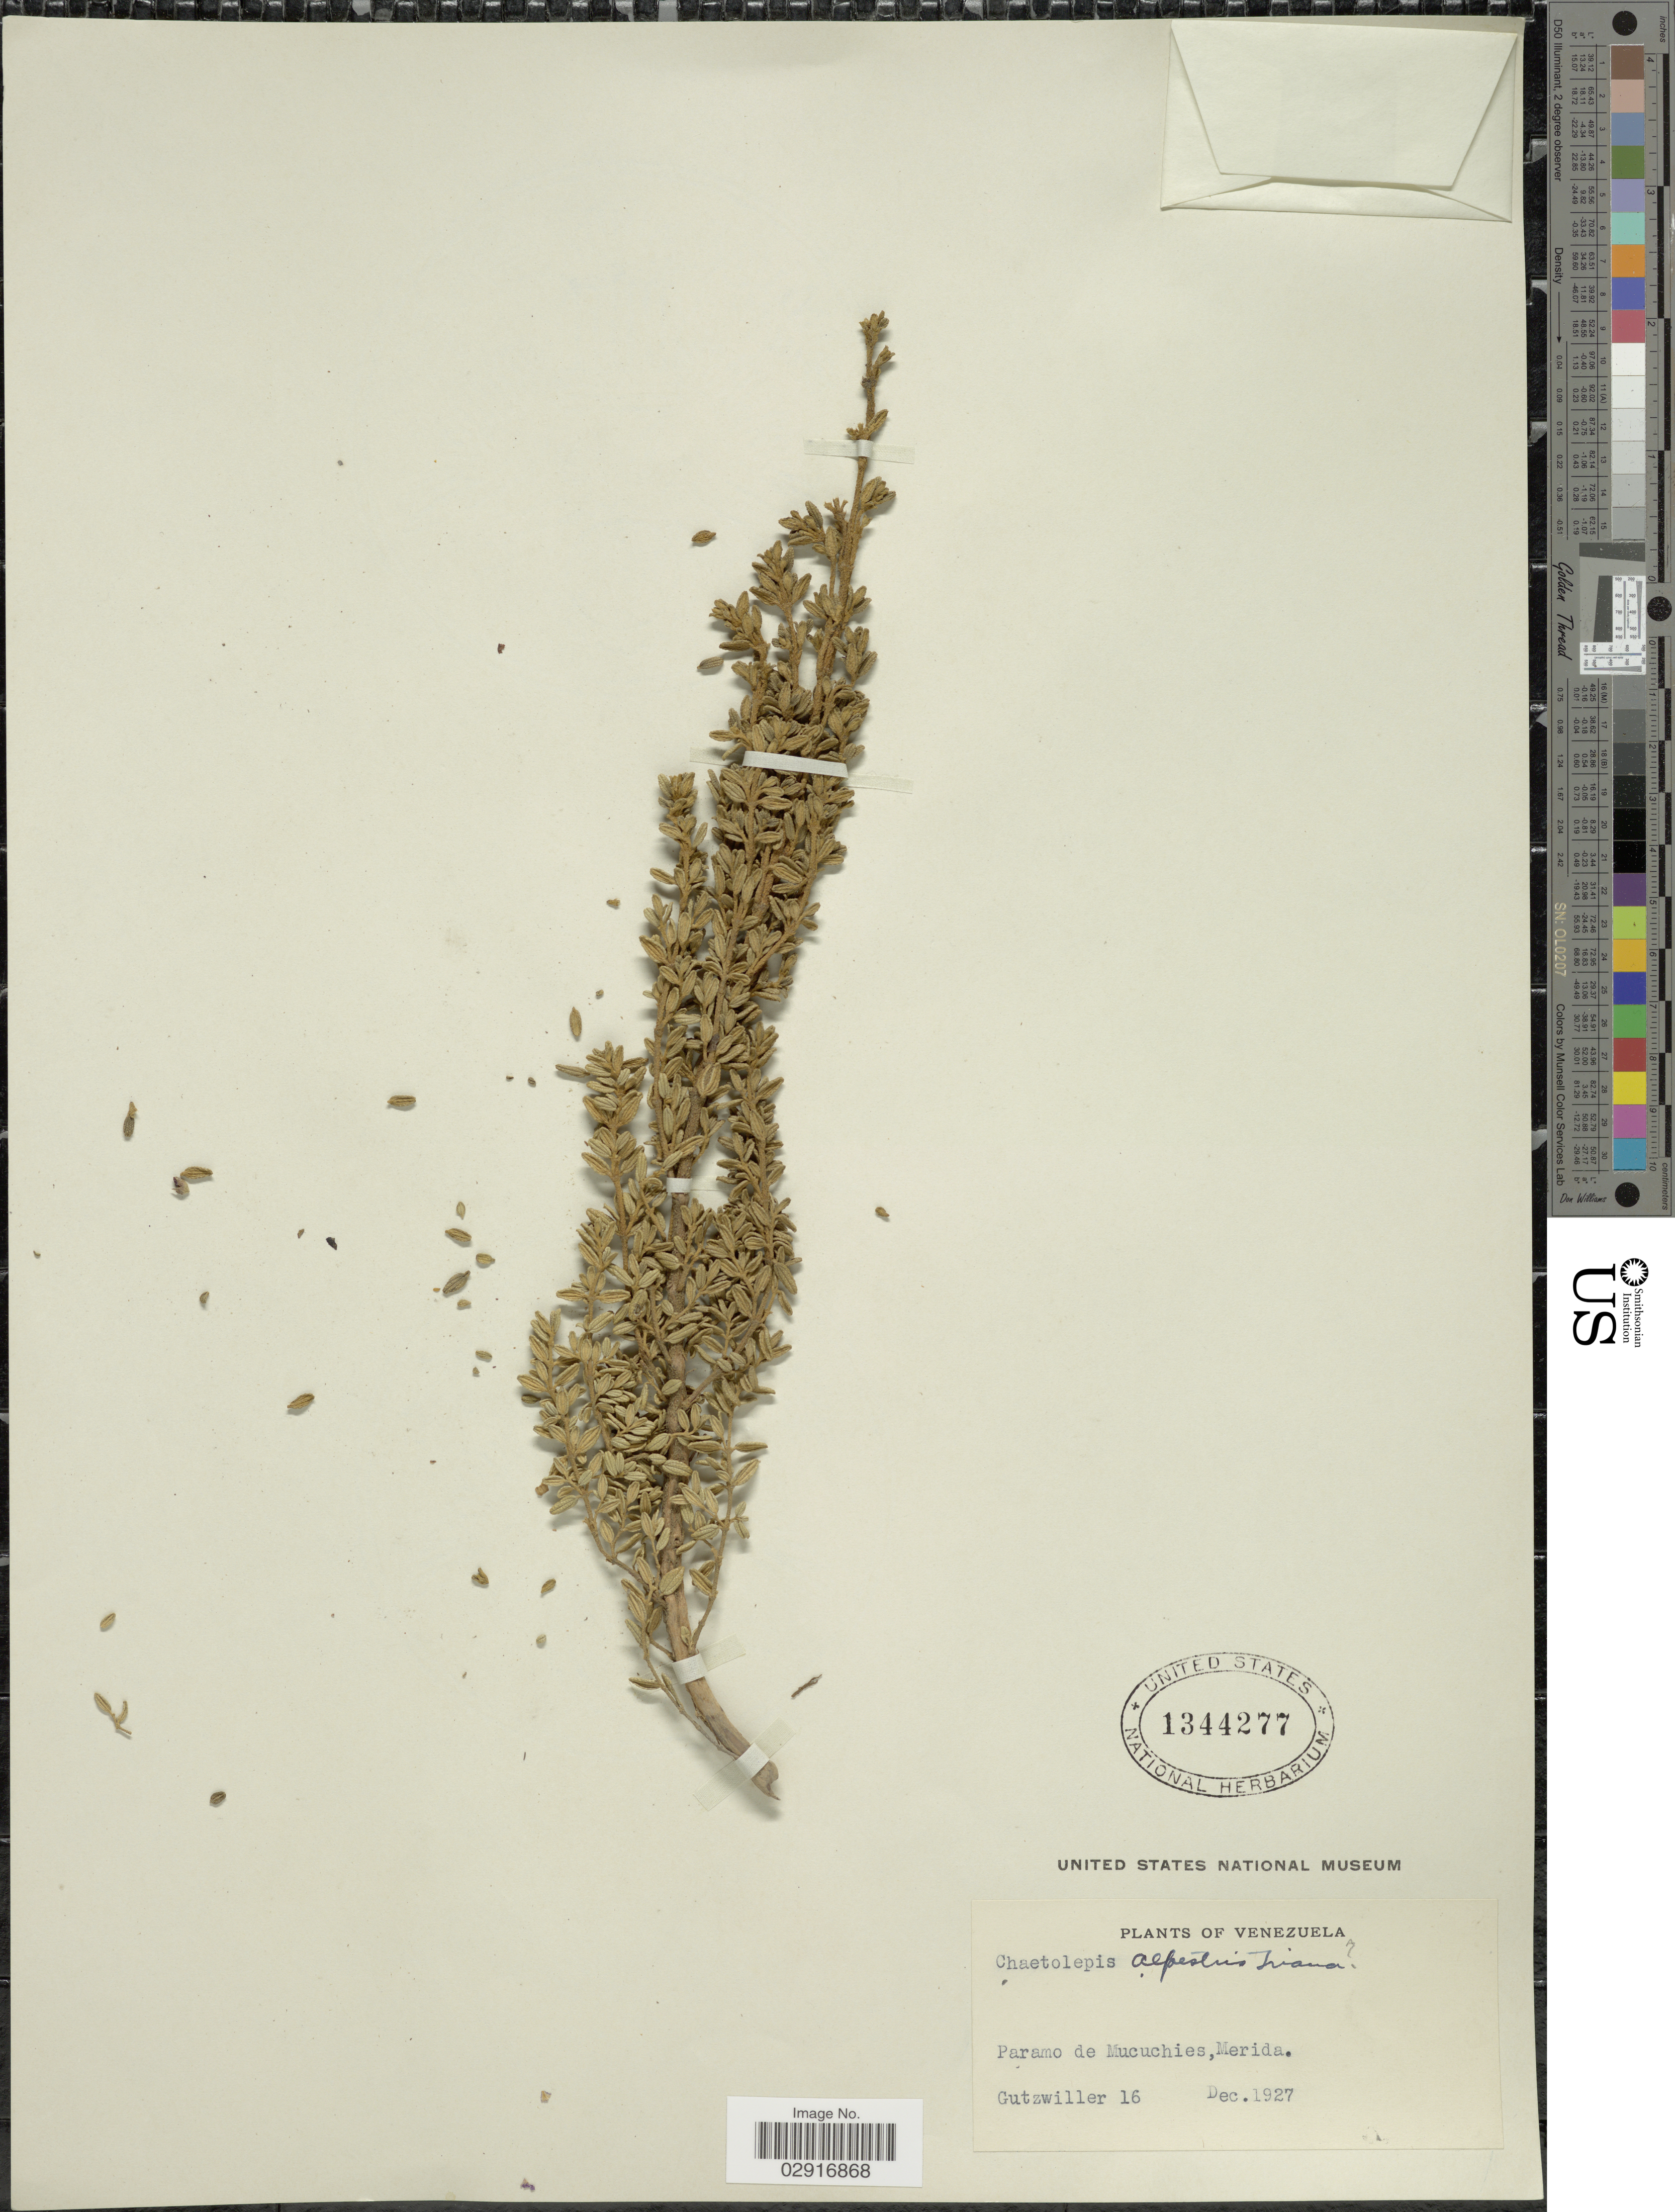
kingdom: Plantae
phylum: Tracheophyta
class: Magnoliopsida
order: Myrtales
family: Melastomataceae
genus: Chaetolepis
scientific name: Chaetolepis lindeniana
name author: (Naudin) Triana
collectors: -. Gutzwiller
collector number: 16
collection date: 1927-12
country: Venezuela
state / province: Mérida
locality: Paramo de Mucuchies.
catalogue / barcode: US 1344277